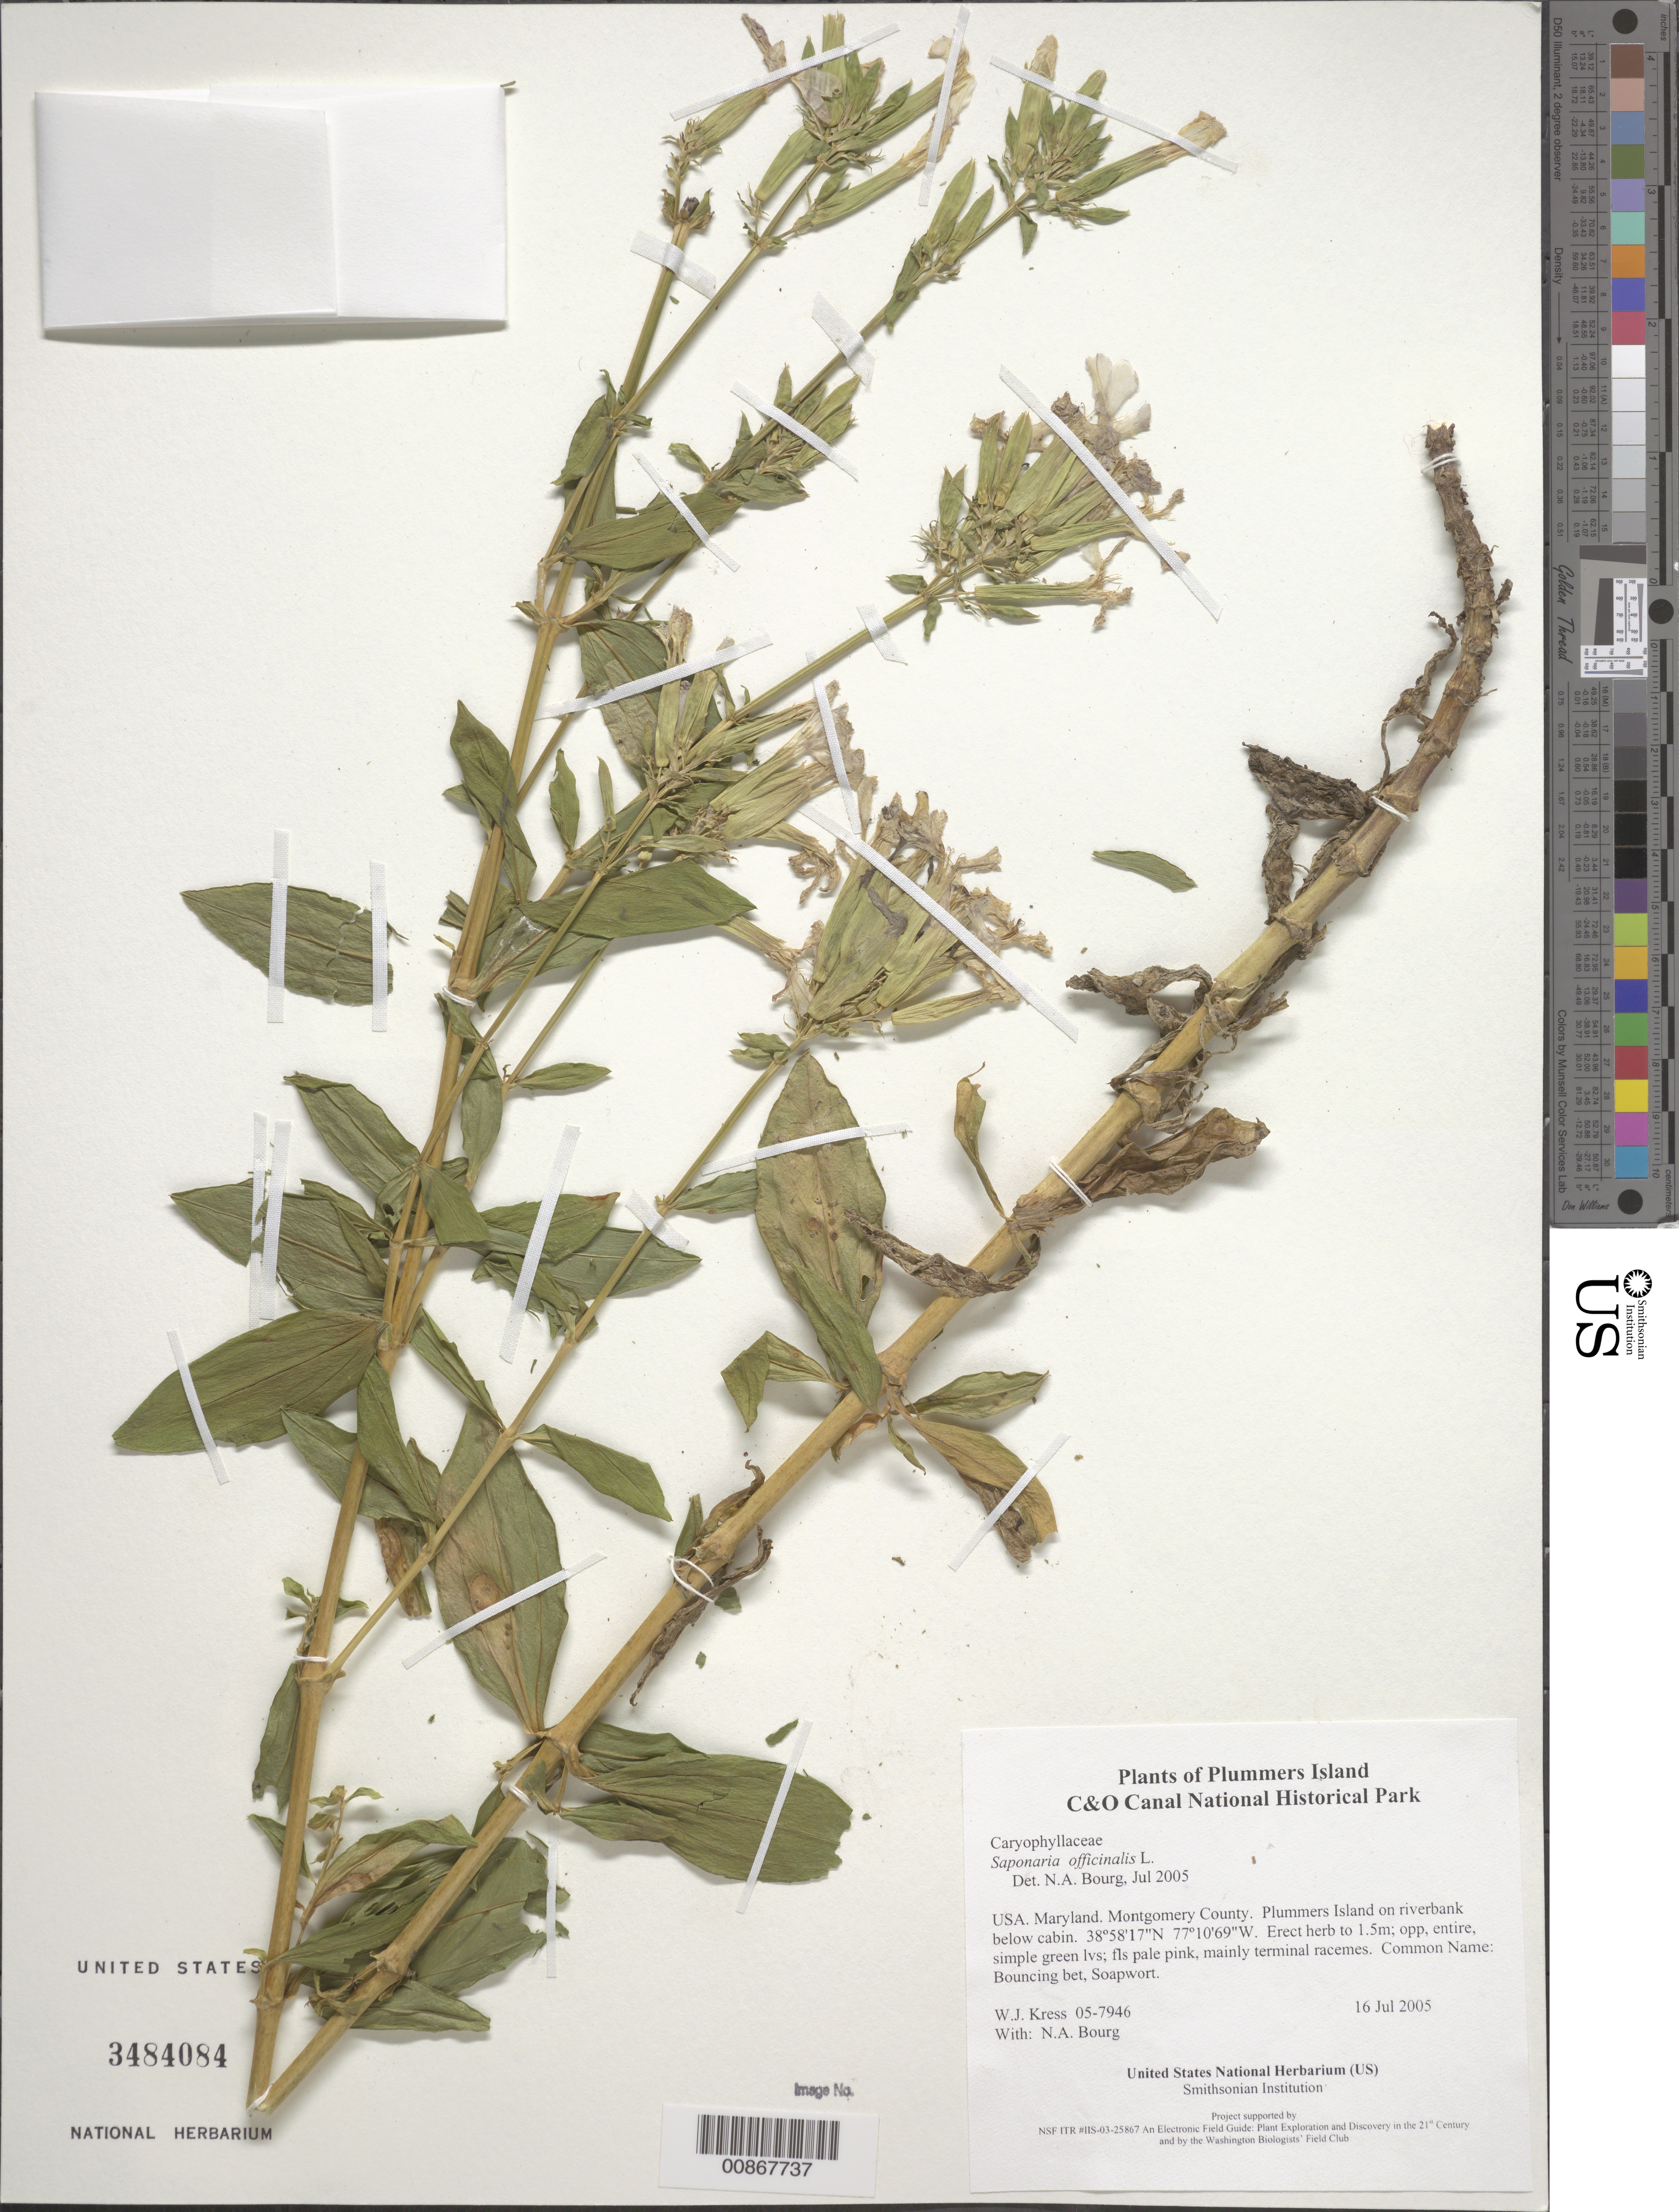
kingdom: Plantae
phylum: Tracheophyta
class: Magnoliopsida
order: Caryophyllales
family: Caryophyllaceae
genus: Saponaria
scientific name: Saponaria officinalis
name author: L.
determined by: Bourg, N. A.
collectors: W. J. Kress & N. A. Bourg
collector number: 05-7946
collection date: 2005-07-16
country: United States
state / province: Maryland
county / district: Montgomery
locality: Chesapeake and Ohio Canal National Historical Park, Plummers Island on riverbank below cabin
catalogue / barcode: US 3484084